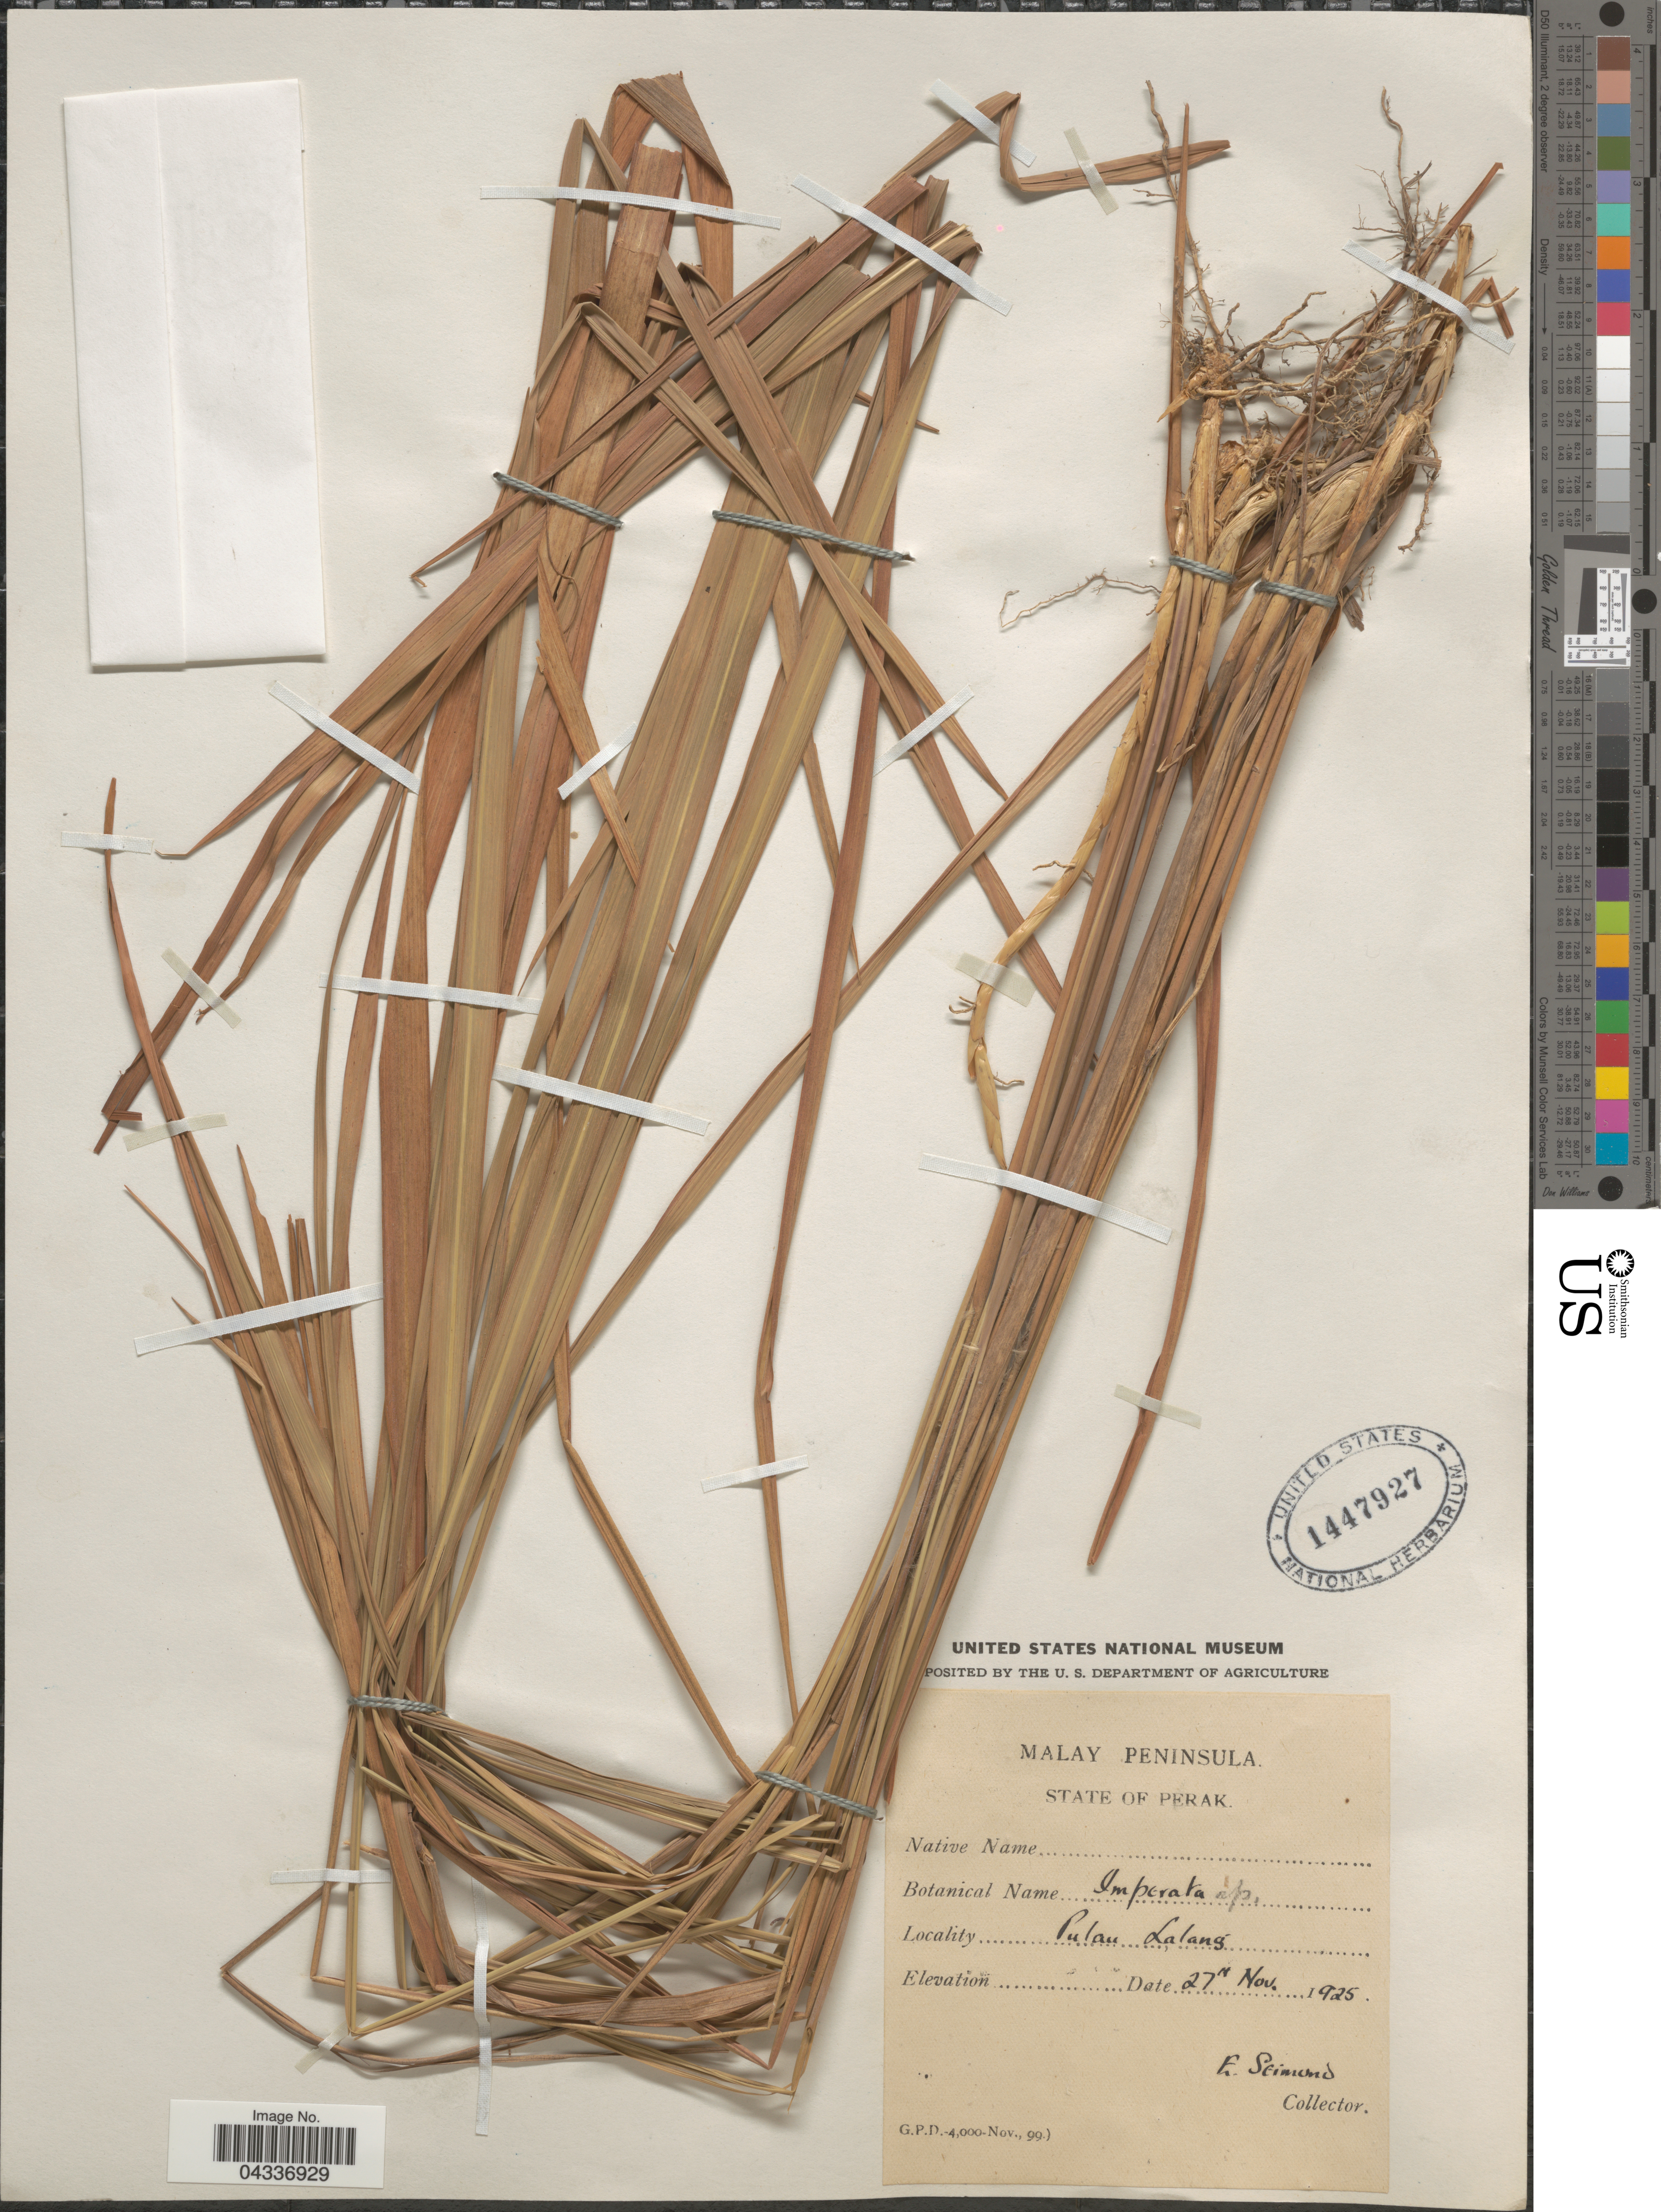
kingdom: Plantae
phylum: Tracheophyta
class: Liliopsida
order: Poales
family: Poaceae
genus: Imperata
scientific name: Imperata cylindrica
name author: (L.) P. Beauv.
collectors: E. Seimund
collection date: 1925-11-27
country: Malaysia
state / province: Perak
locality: Malay Peninsula. Pulau Lalang.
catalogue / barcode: US 1447927